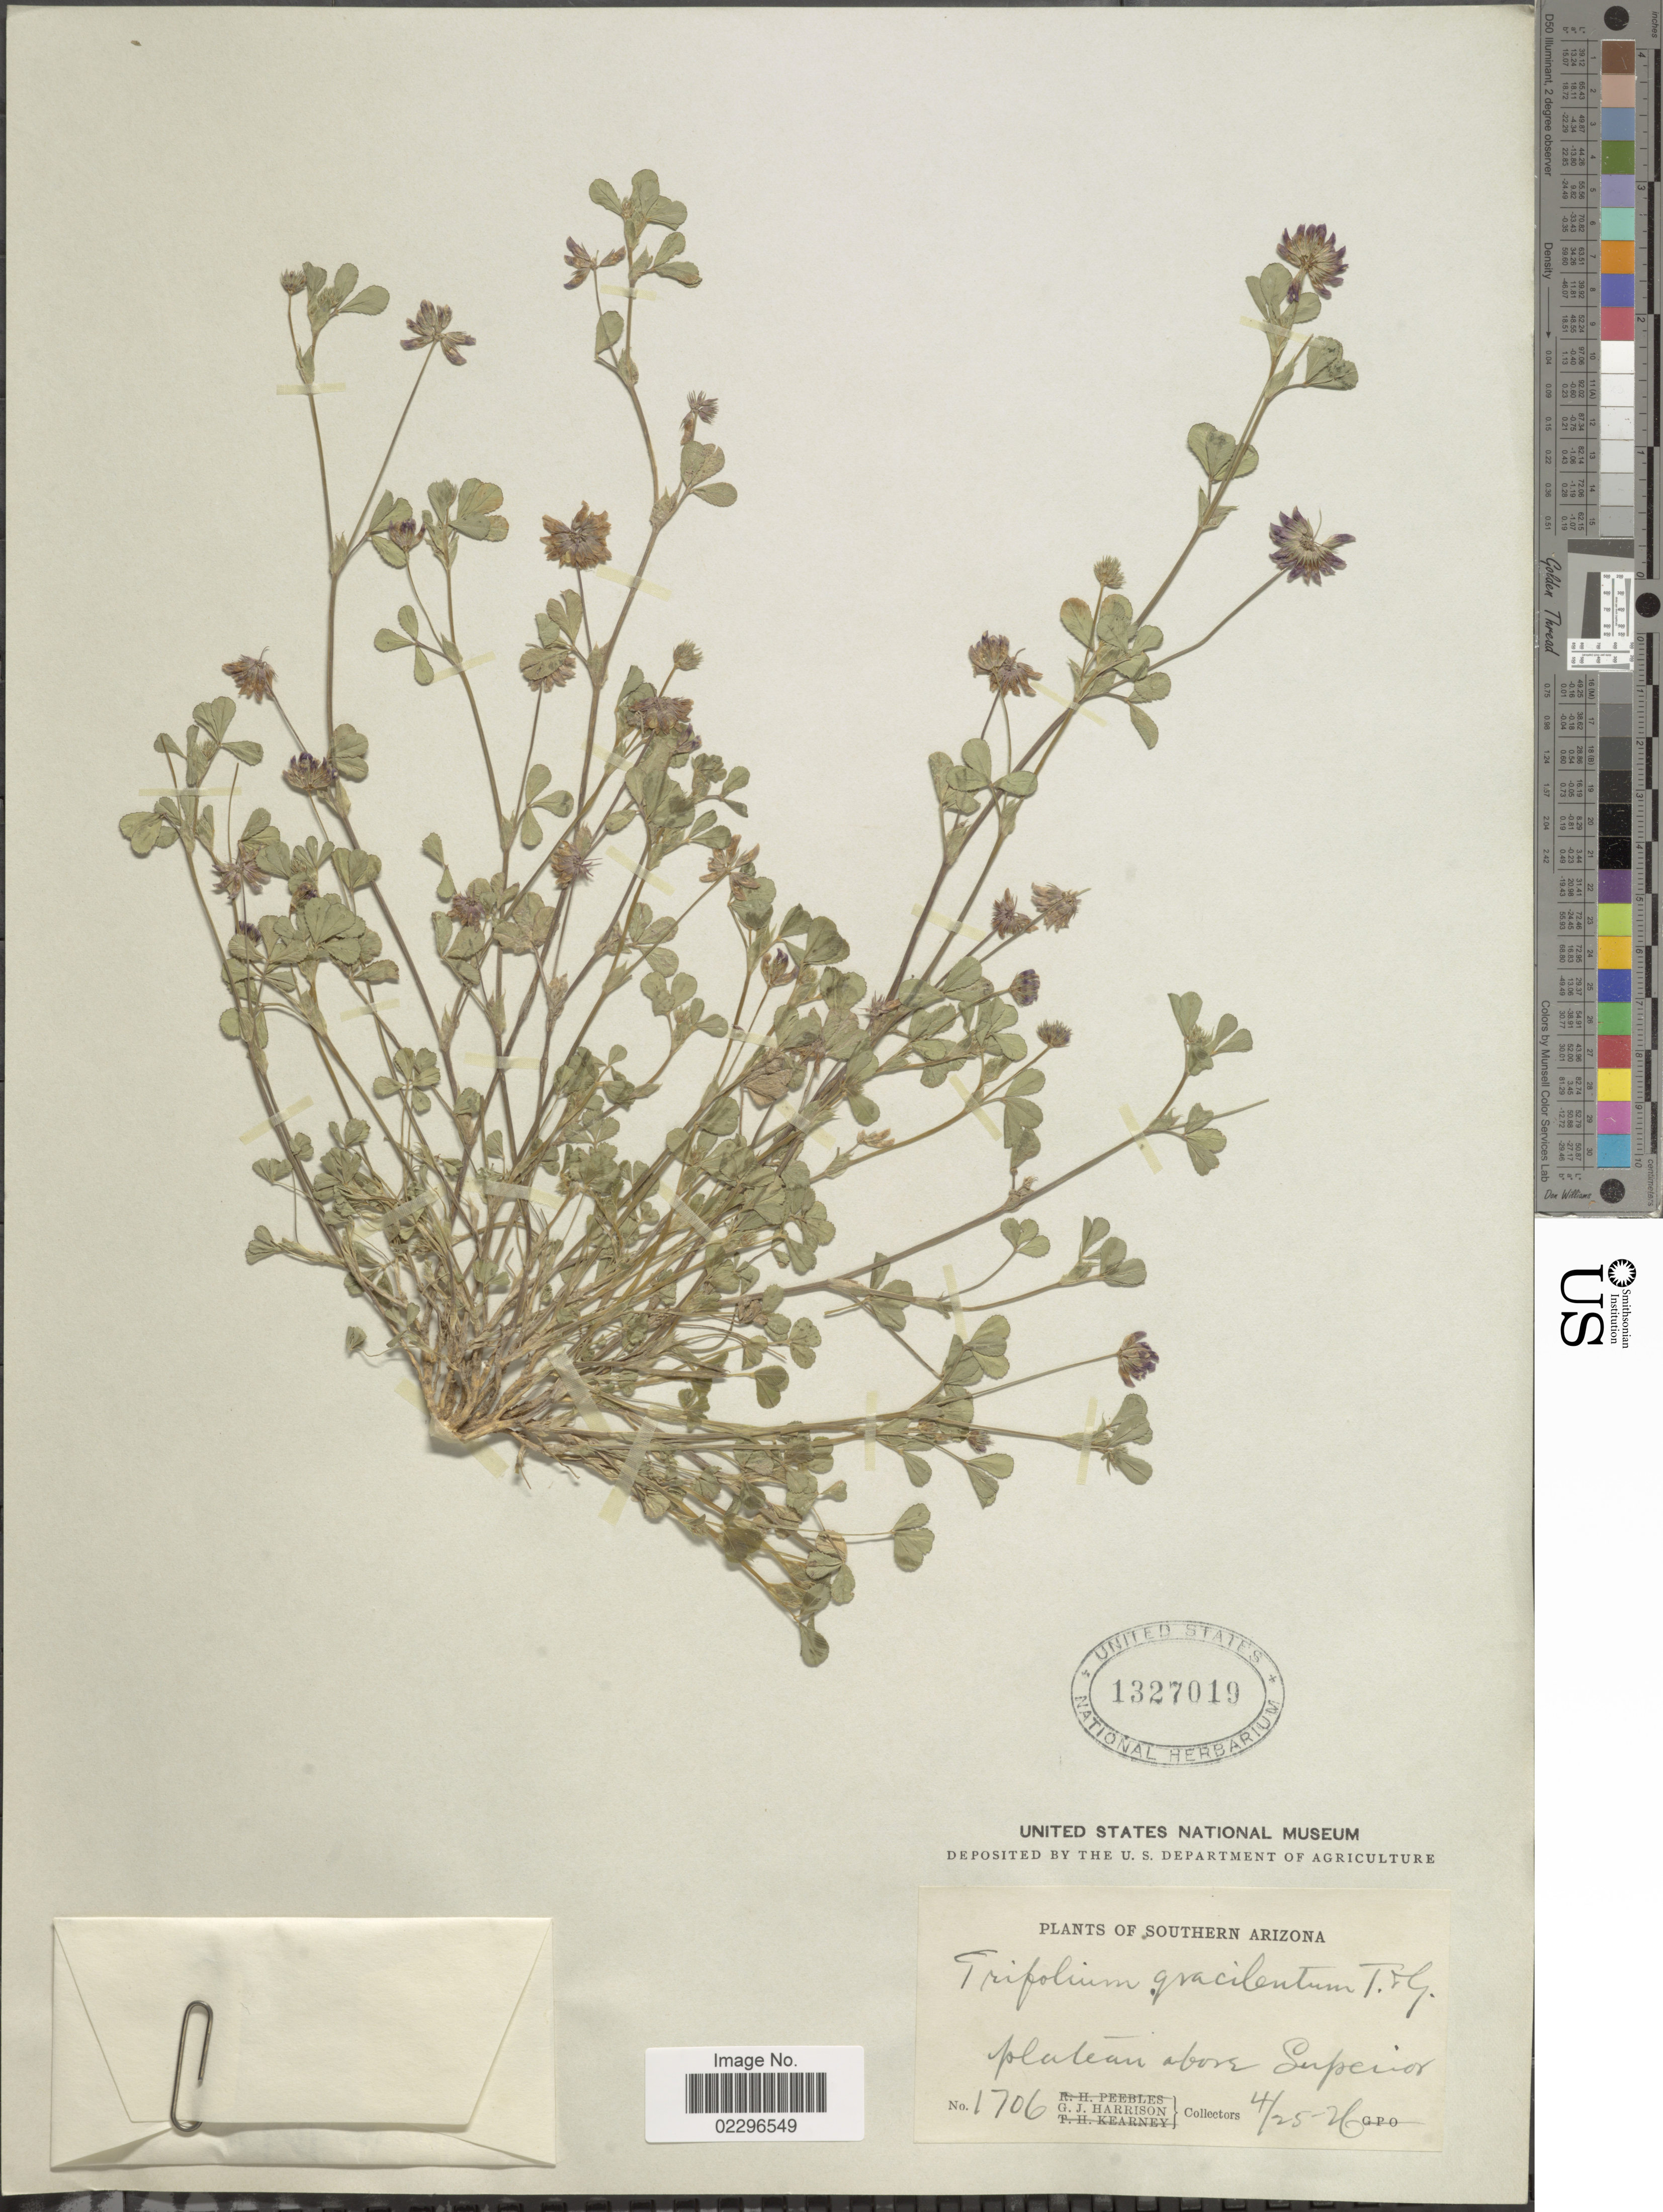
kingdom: Plantae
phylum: Tracheophyta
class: Magnoliopsida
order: Fabales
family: Fabaceae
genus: Trifolium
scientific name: Trifolium gracilentum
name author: Torr. & A. Gray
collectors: G. J. Harrison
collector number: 1706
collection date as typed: Transcribed d/m/y: 25/4/26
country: United States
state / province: Arizona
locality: Southern Arizona, Plateau above Superior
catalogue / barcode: US 1327019